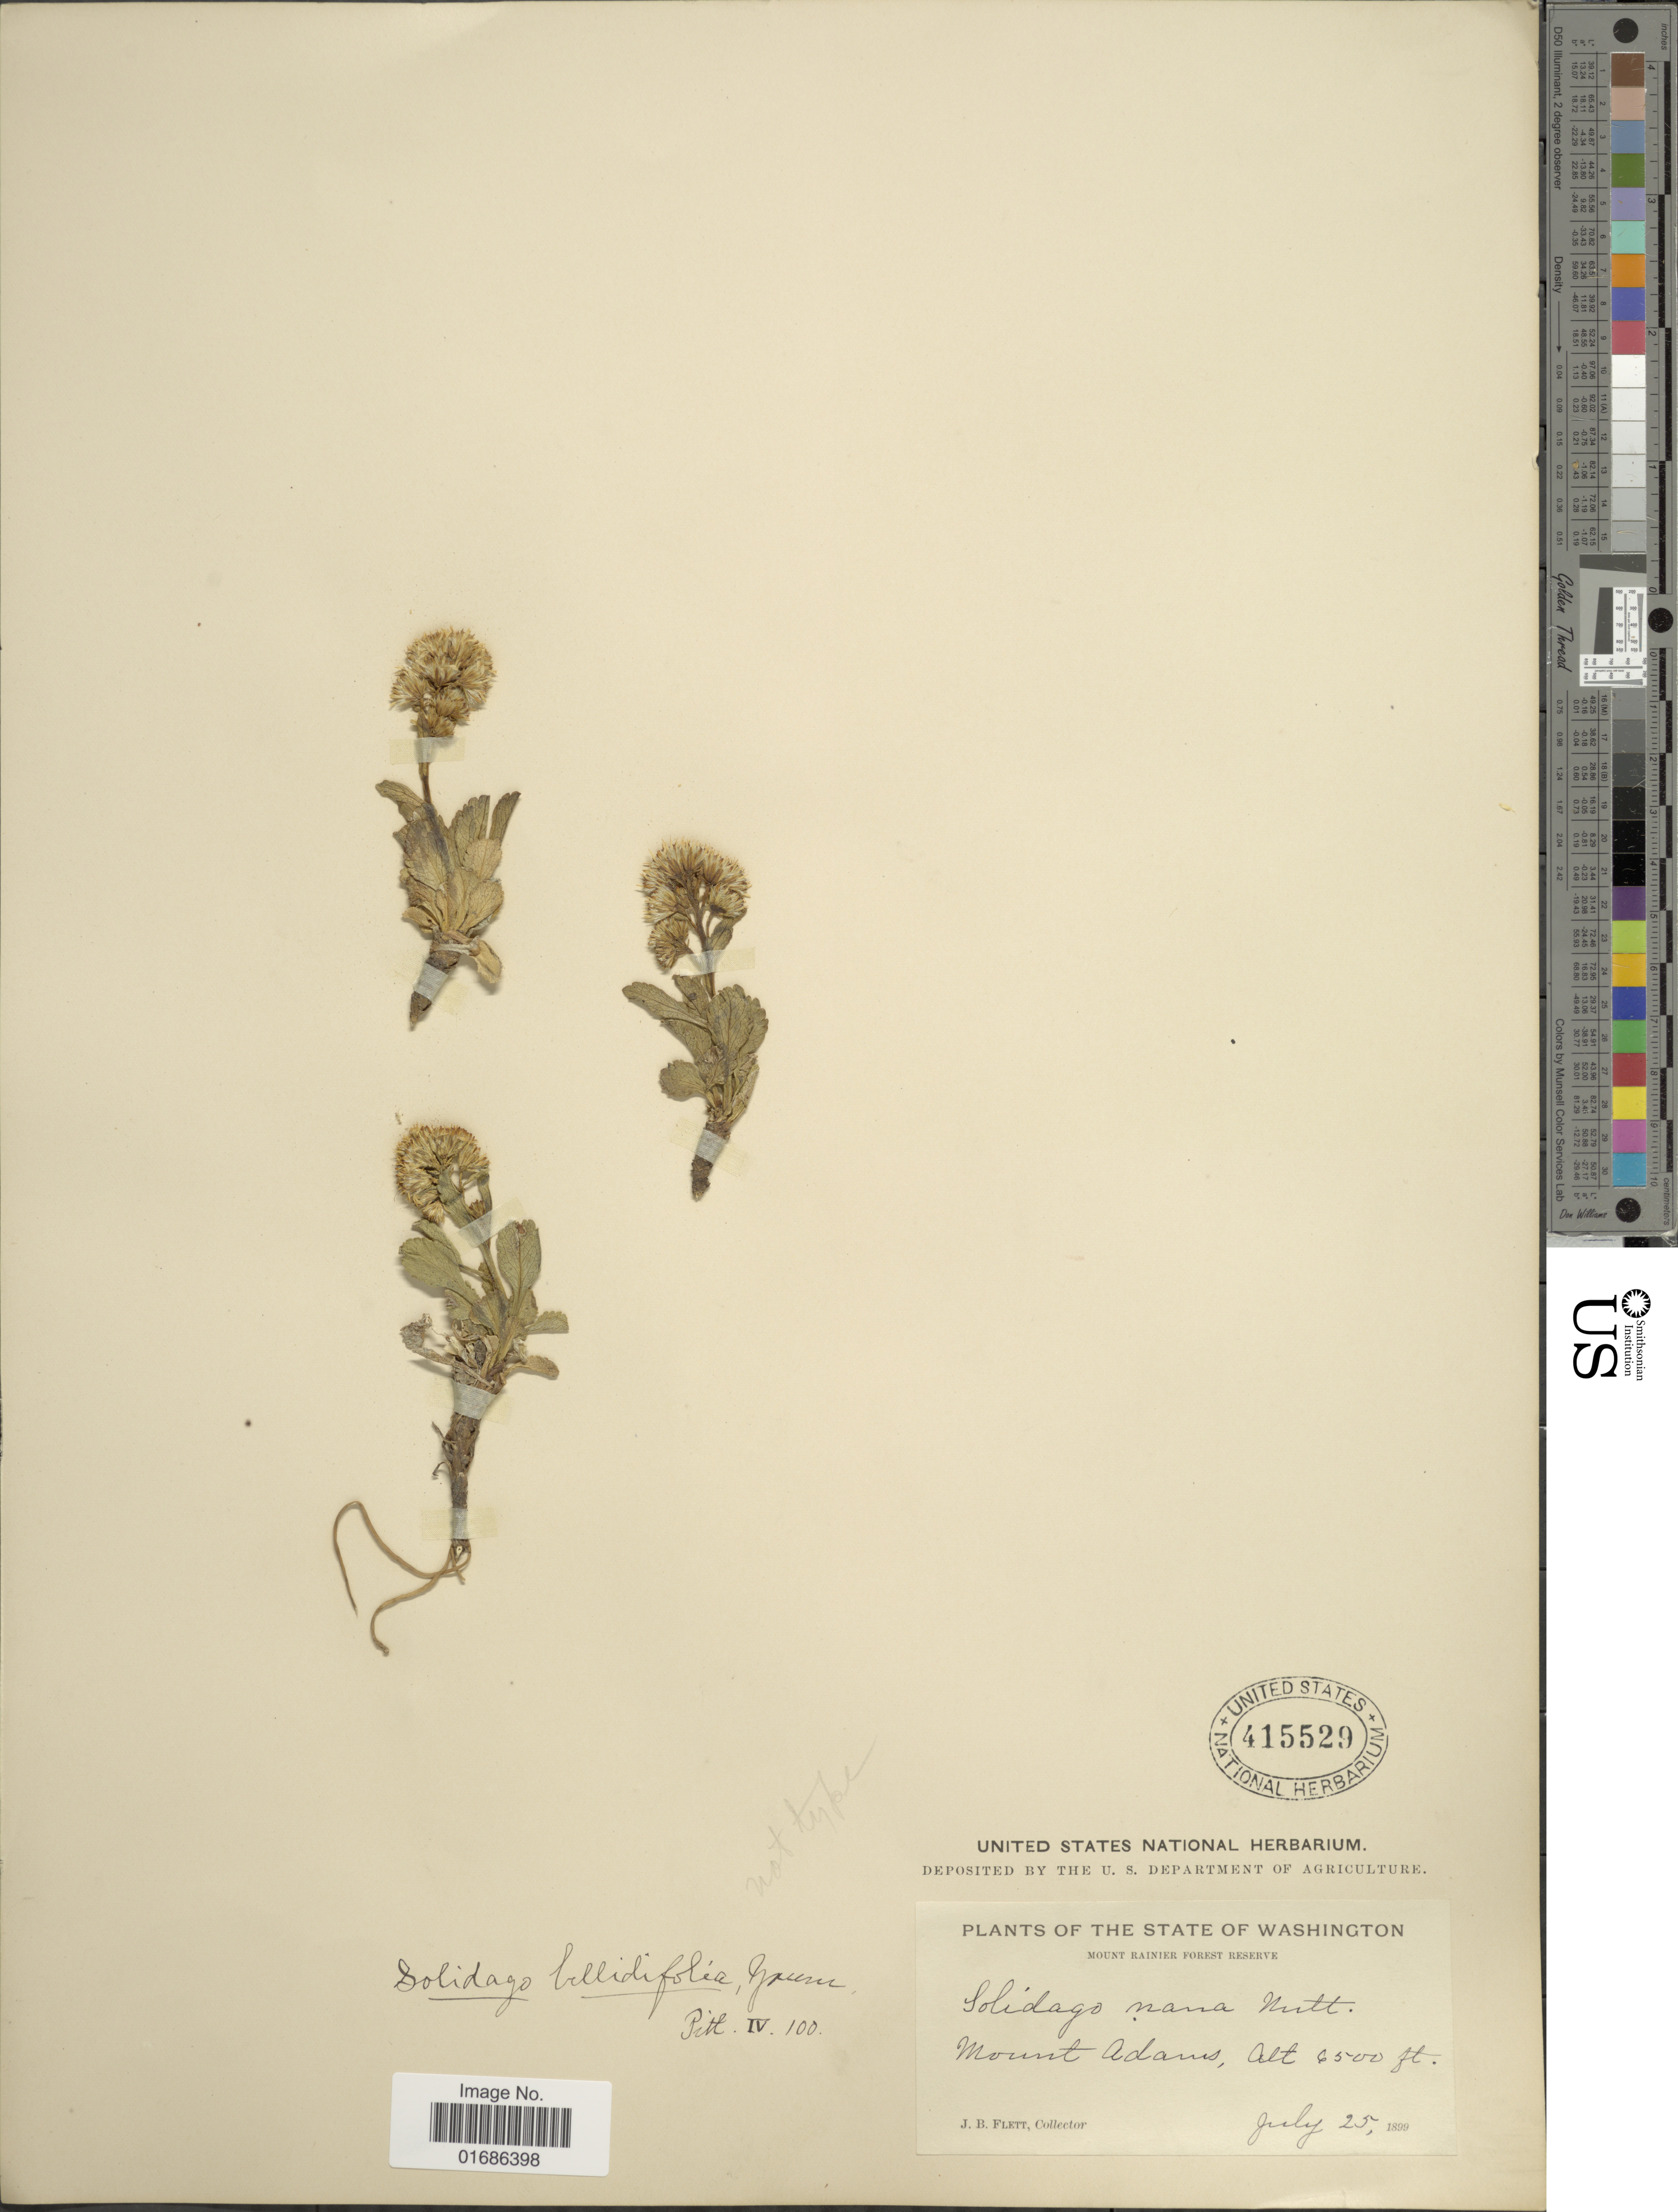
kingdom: Plantae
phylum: Tracheophyta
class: Magnoliopsida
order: Asterales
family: Asteraceae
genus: Solidago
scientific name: Solidago decumbens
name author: Greene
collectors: J. Flett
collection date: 1899-07-25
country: United States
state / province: Washington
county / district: Yakima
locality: Mount Rainier Forest Reserve, Mount Adams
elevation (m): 1981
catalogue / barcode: US 415529